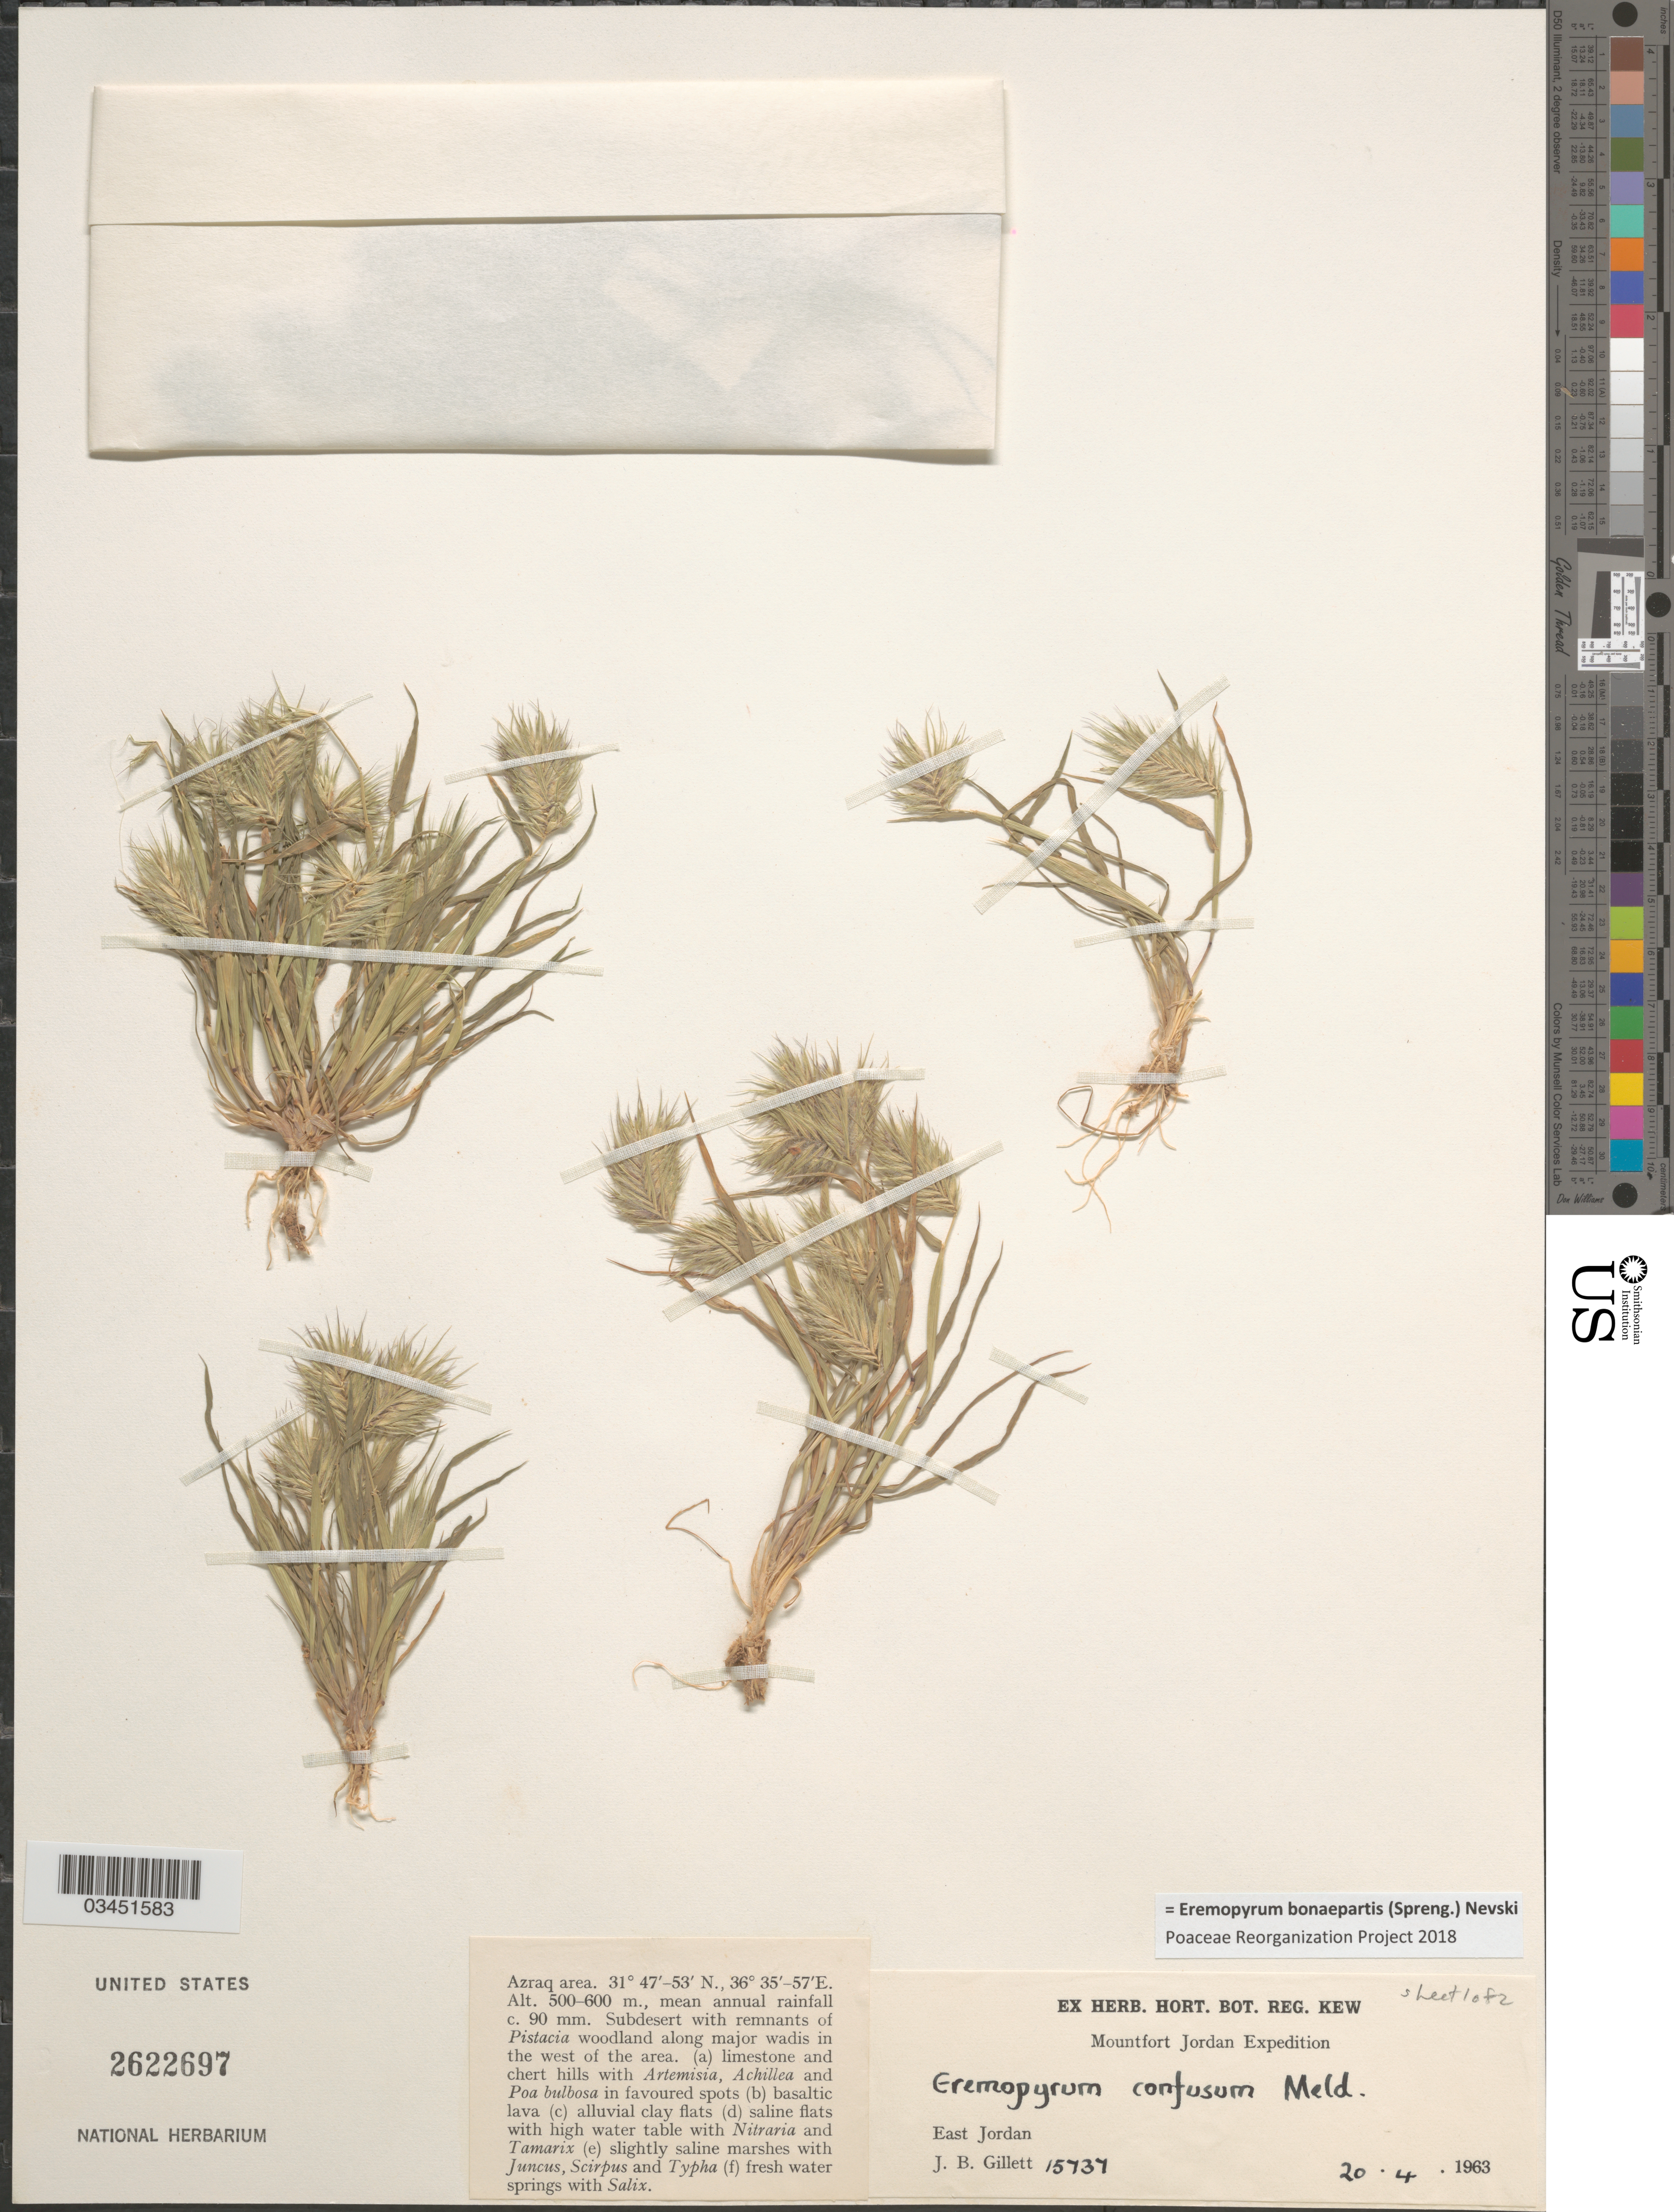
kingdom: Plantae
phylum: Tracheophyta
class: Liliopsida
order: Poales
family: Poaceae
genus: Eremopyrum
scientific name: Eremopyrum bonaepartis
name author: (Spreng.) Nevski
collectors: J. B. Gillett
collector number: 15737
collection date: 1963-04-20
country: Jordan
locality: Mountfort Jordan Expedition. East Jordan. Azraq area.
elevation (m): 500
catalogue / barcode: US 2622697